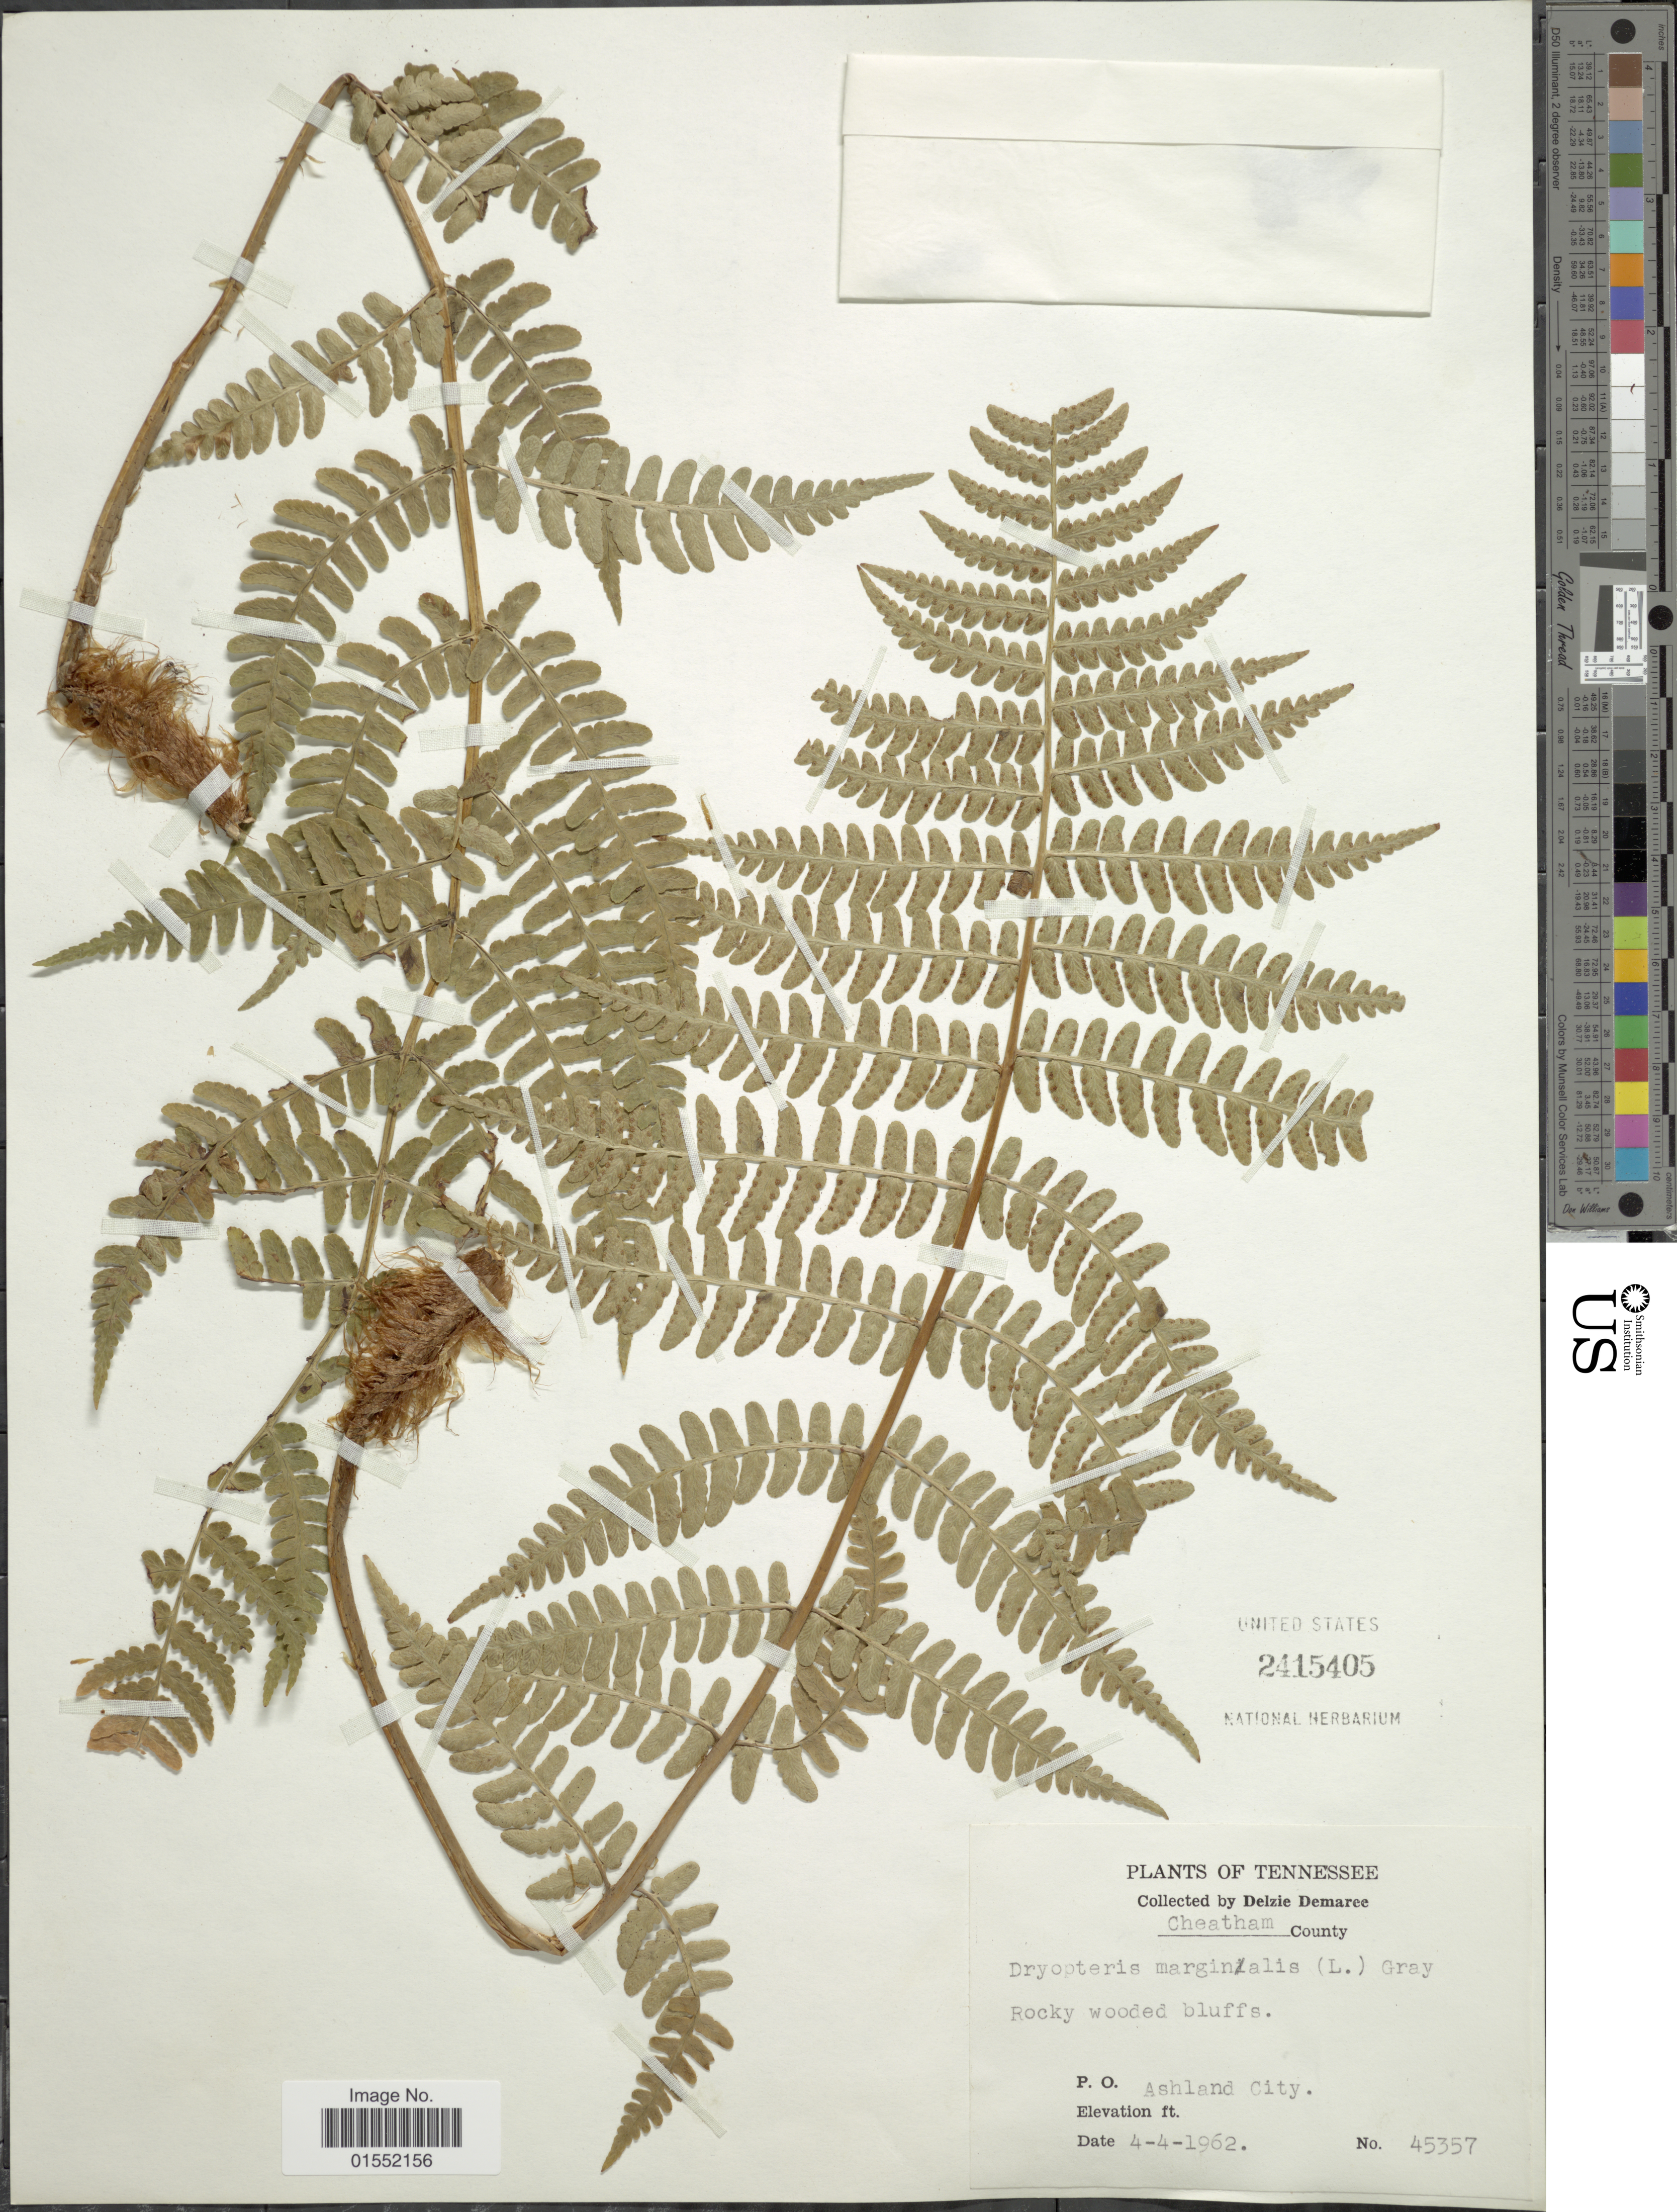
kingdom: Plantae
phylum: Tracheophyta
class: Polypodiopsida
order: Polypodiales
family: Dryopteridaceae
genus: Dryopteris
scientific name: Dryopteris marginalis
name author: (L.) A. Gray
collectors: D. Demaree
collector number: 45357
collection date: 1962-04-04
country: United States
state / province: Tennessee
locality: Cheatham County, Rocky wooded bluffs, P.O. Ashland City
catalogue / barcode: US 2415405